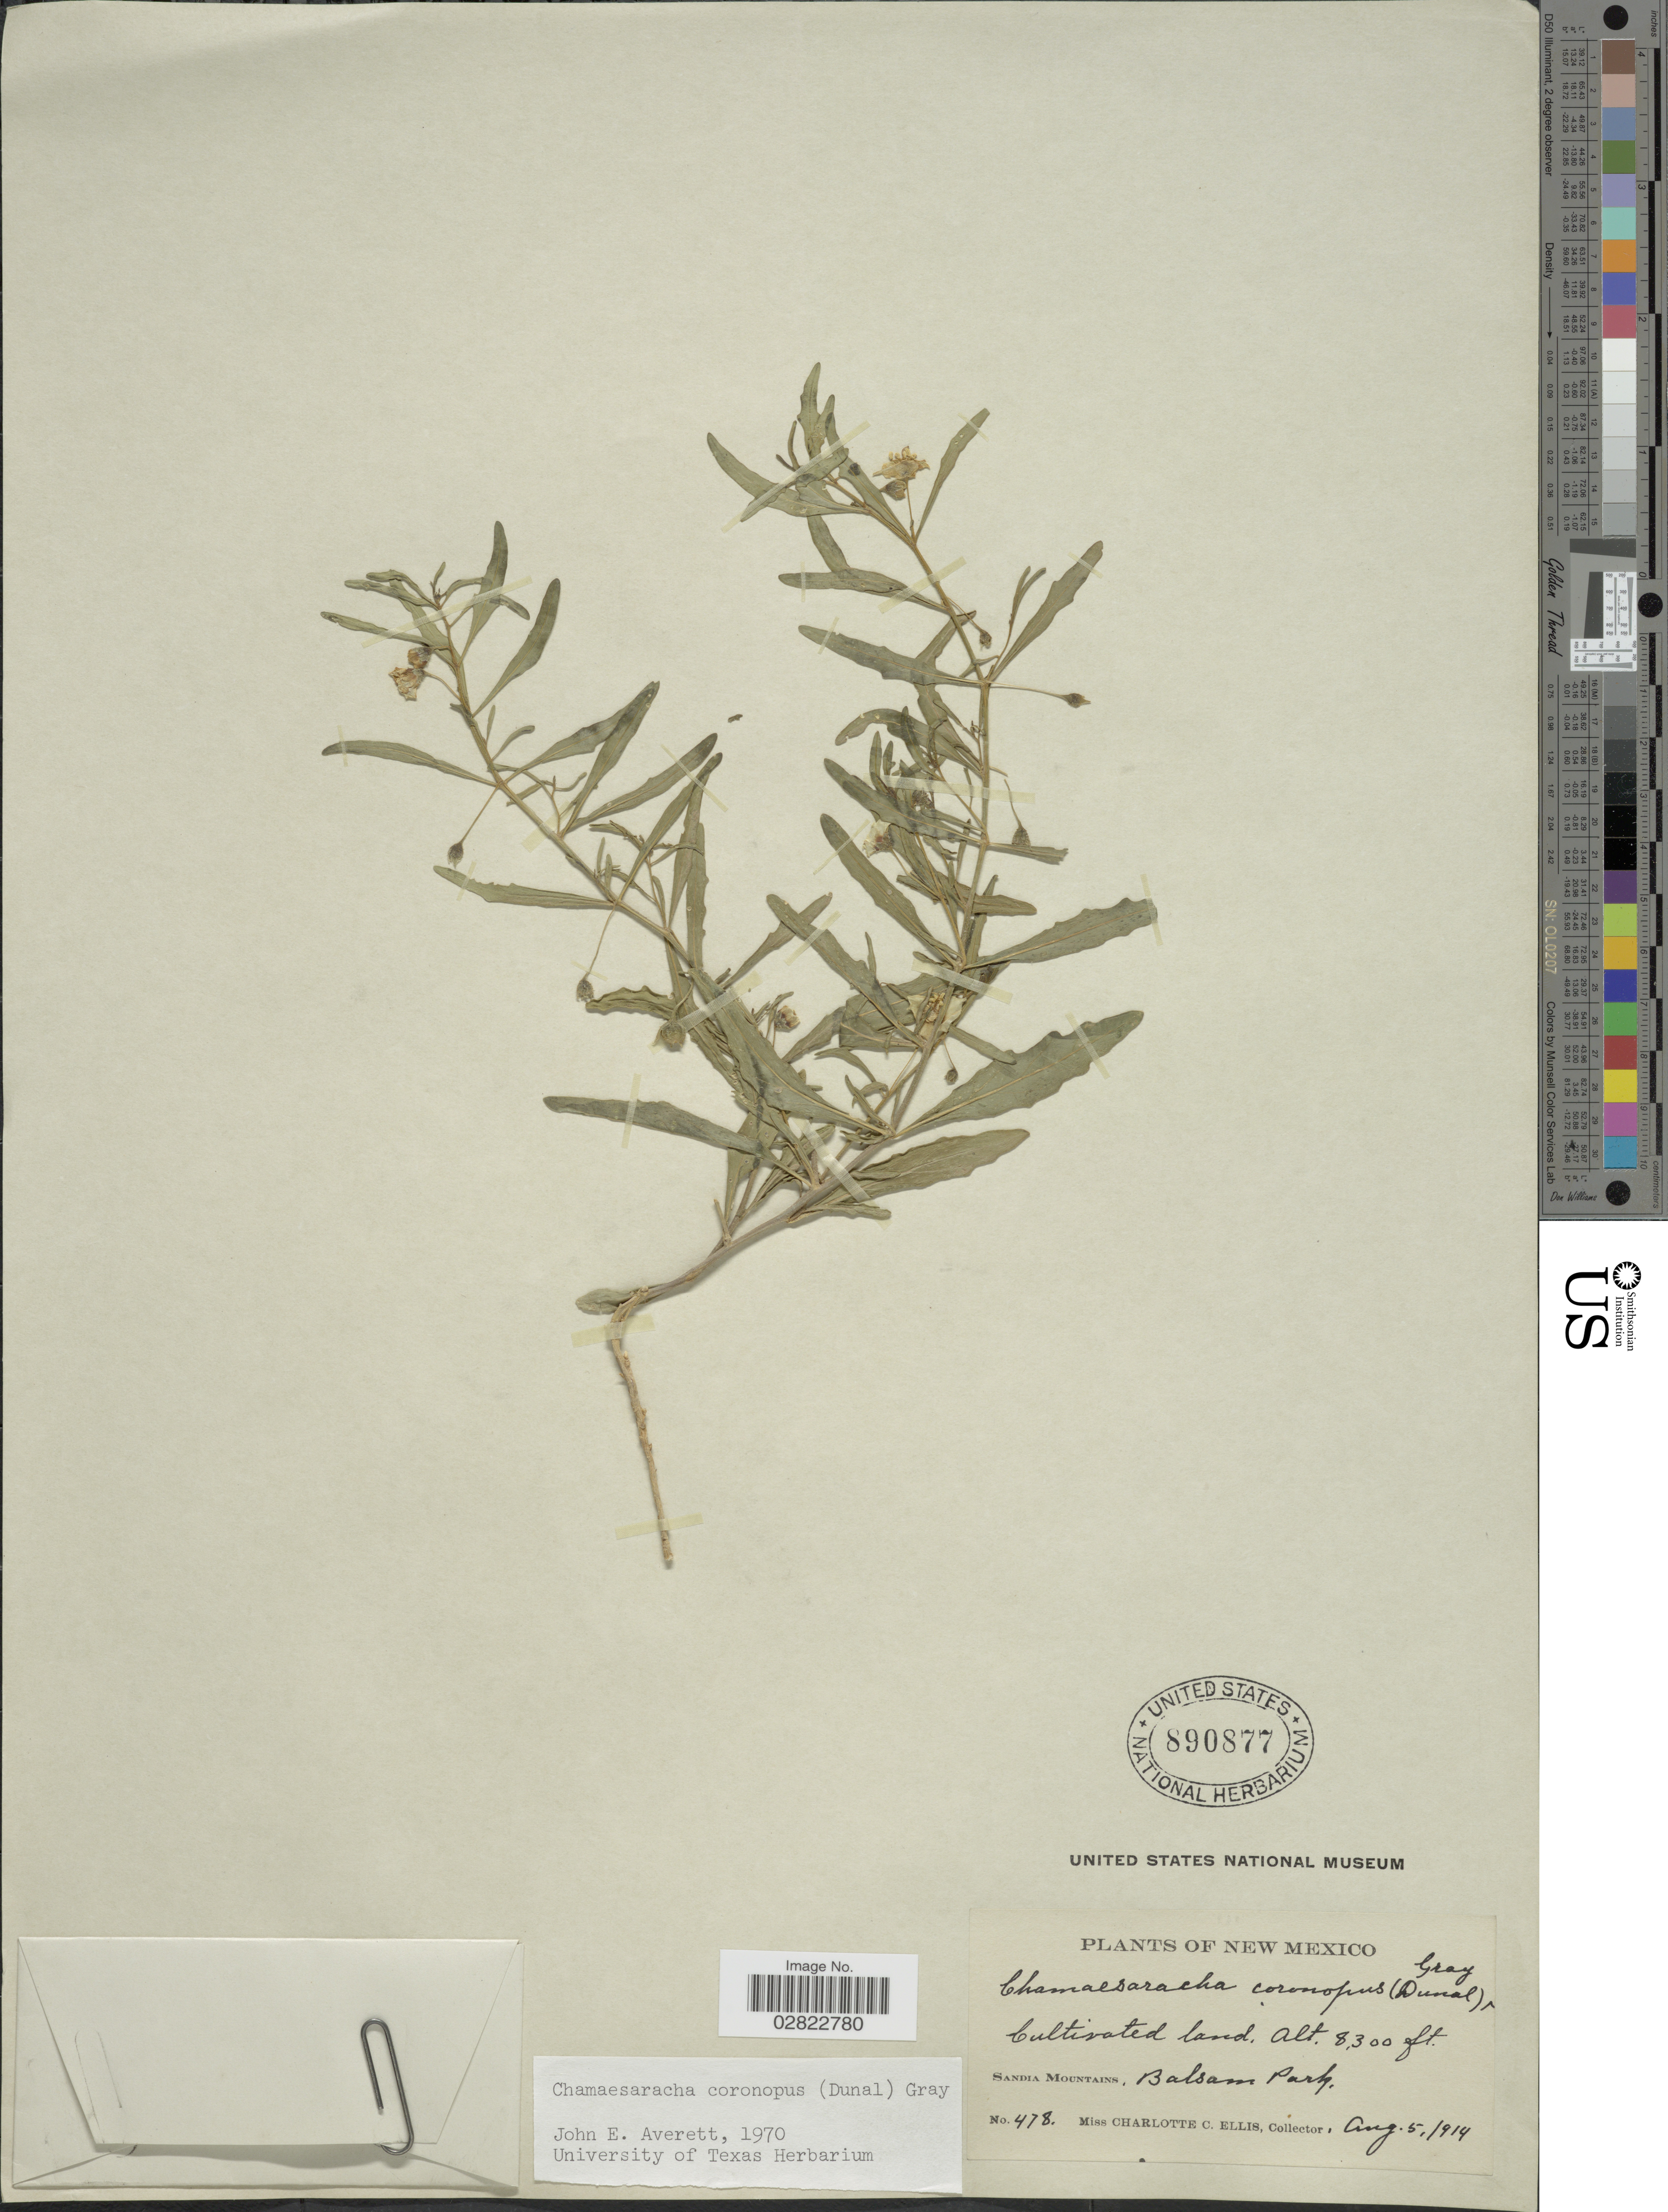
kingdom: Plantae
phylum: Tracheophyta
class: Magnoliopsida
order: Solanales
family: Solanaceae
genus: Chamaesaracha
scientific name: Chamaesaracha coronopus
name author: (Dunal) A. Gray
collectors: C. C. Ellis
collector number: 478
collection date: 1914-08-05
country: United States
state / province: New Mexico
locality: Sandia Mountains, Balsam Park.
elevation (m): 2530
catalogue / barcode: US 890877